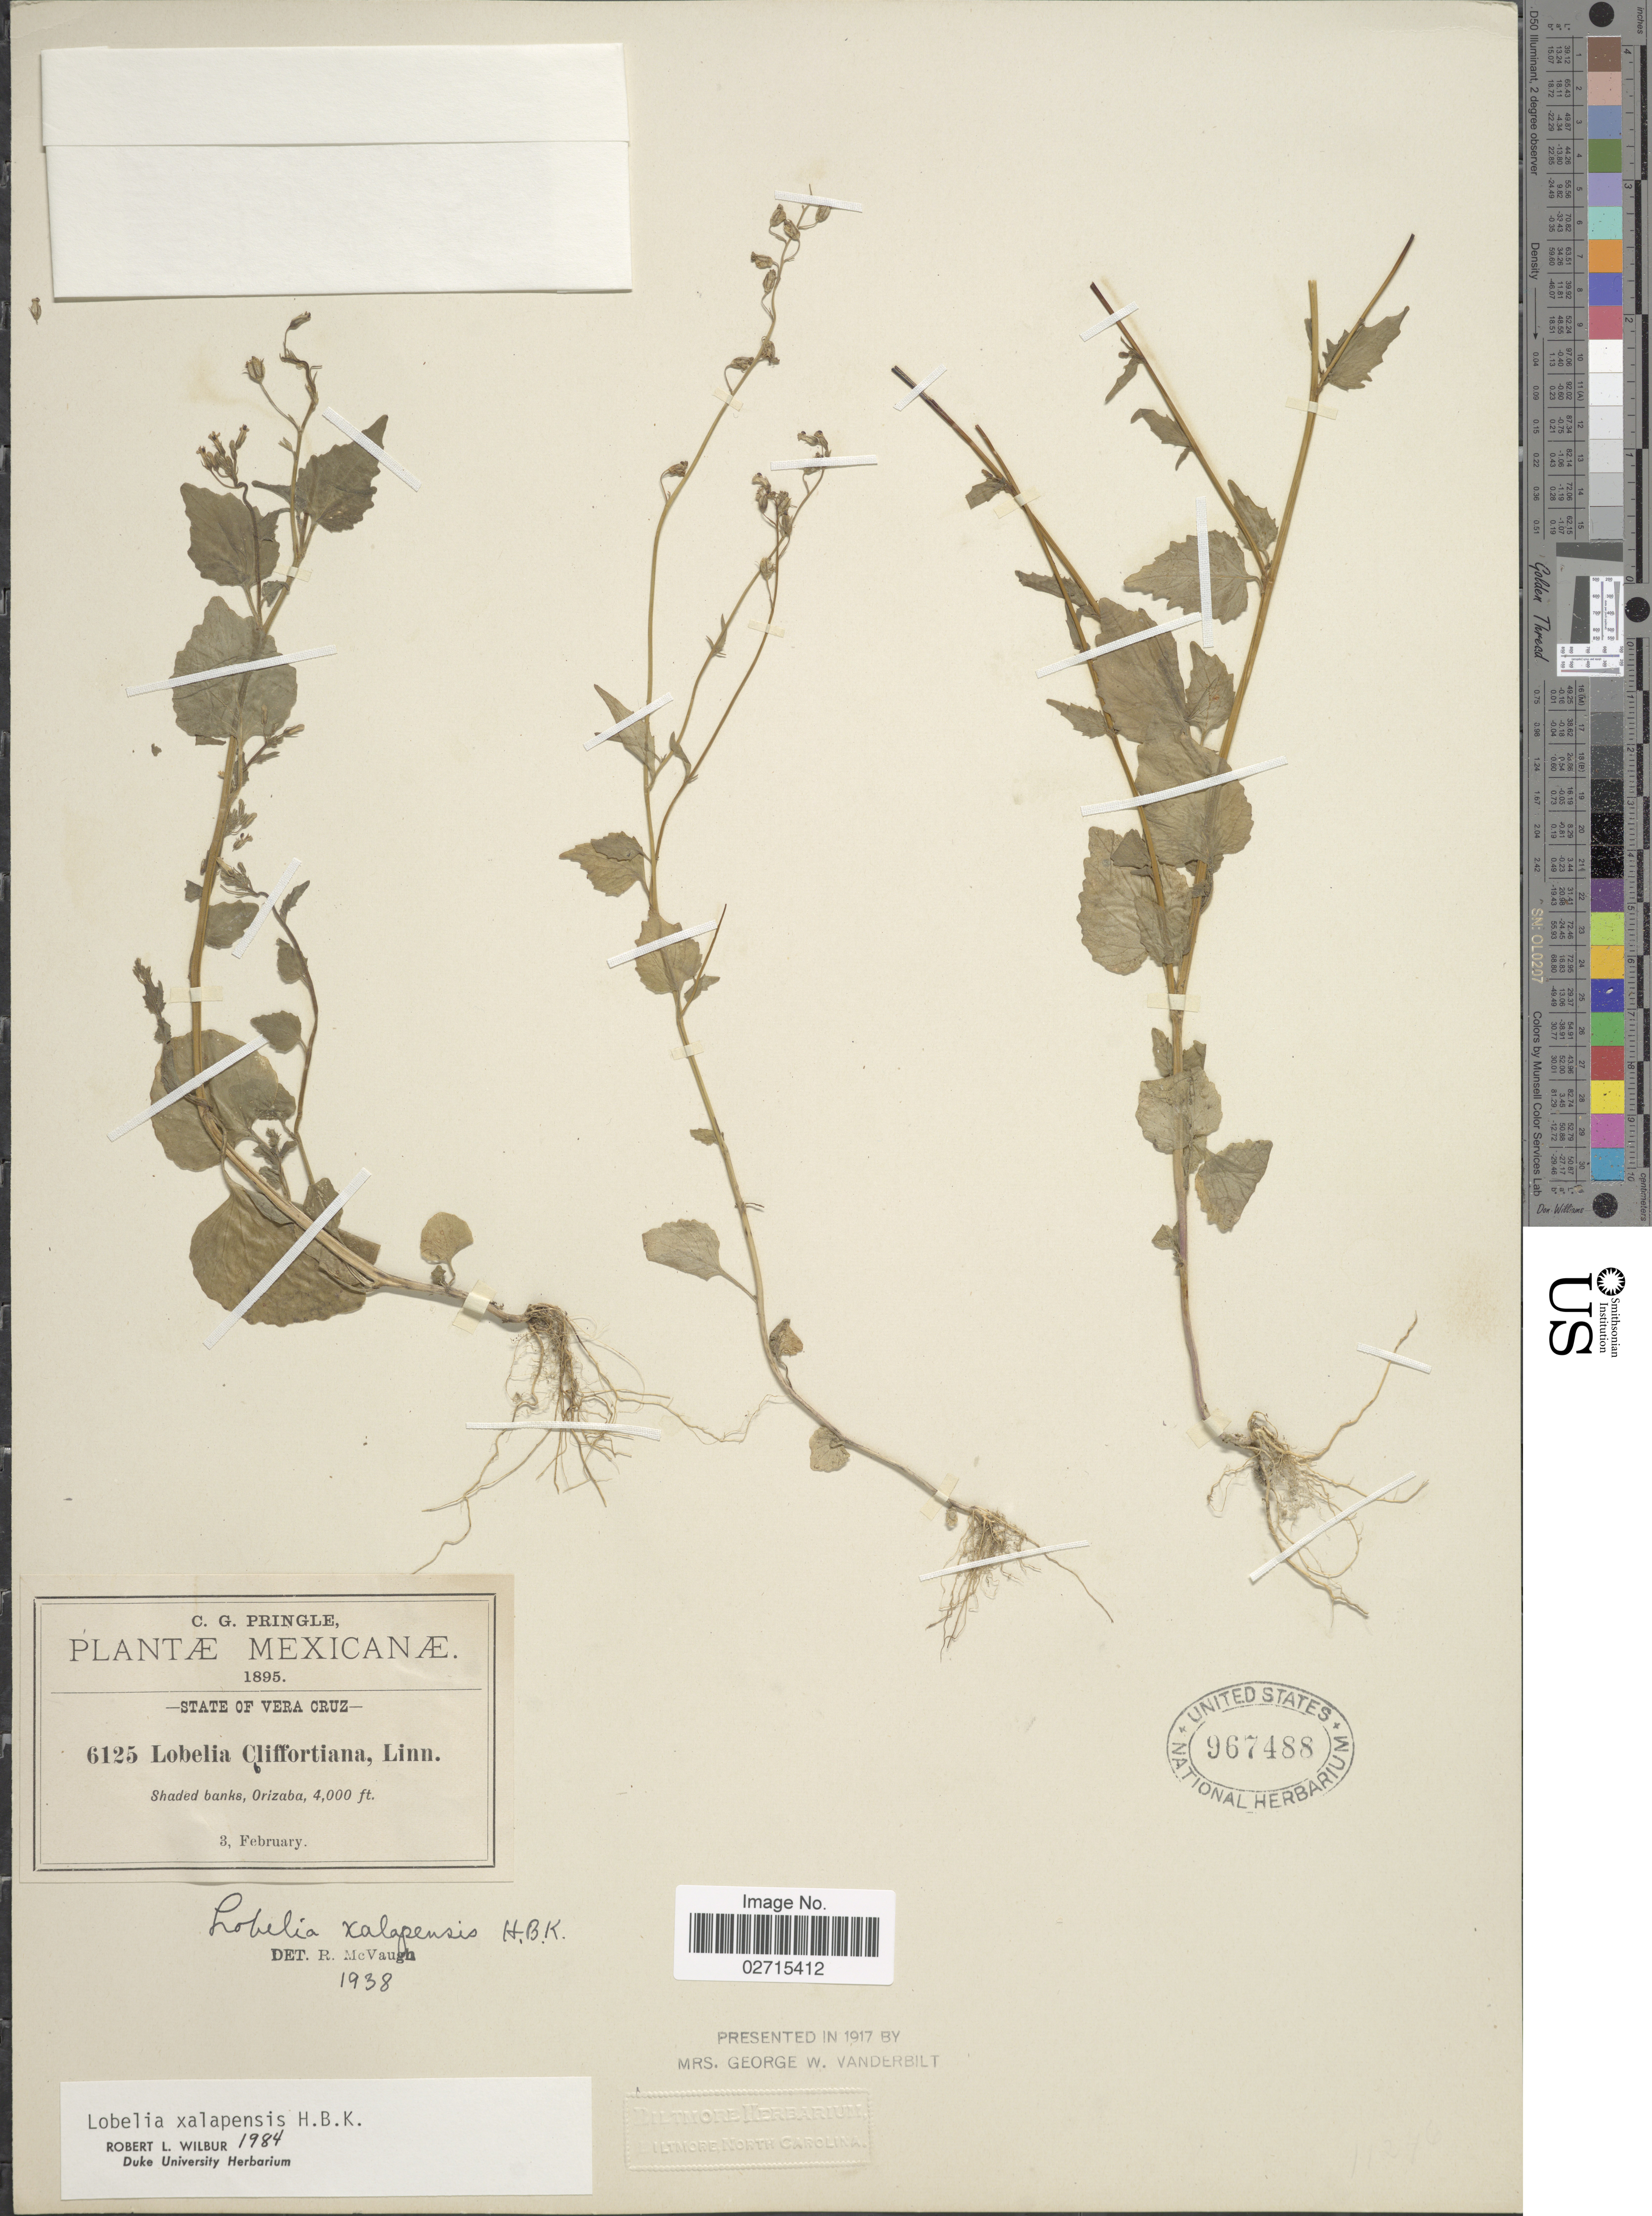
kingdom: Plantae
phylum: Tracheophyta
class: Magnoliopsida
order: Asterales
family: Campanulaceae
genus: Lobelia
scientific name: Lobelia xalapensis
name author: Kunth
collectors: C. G. Pringle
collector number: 6125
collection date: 1895-02-03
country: Mexico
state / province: Veracruz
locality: State of Vera Cruz, Shaded banks, Orizaba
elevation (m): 1219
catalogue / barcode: US 967488